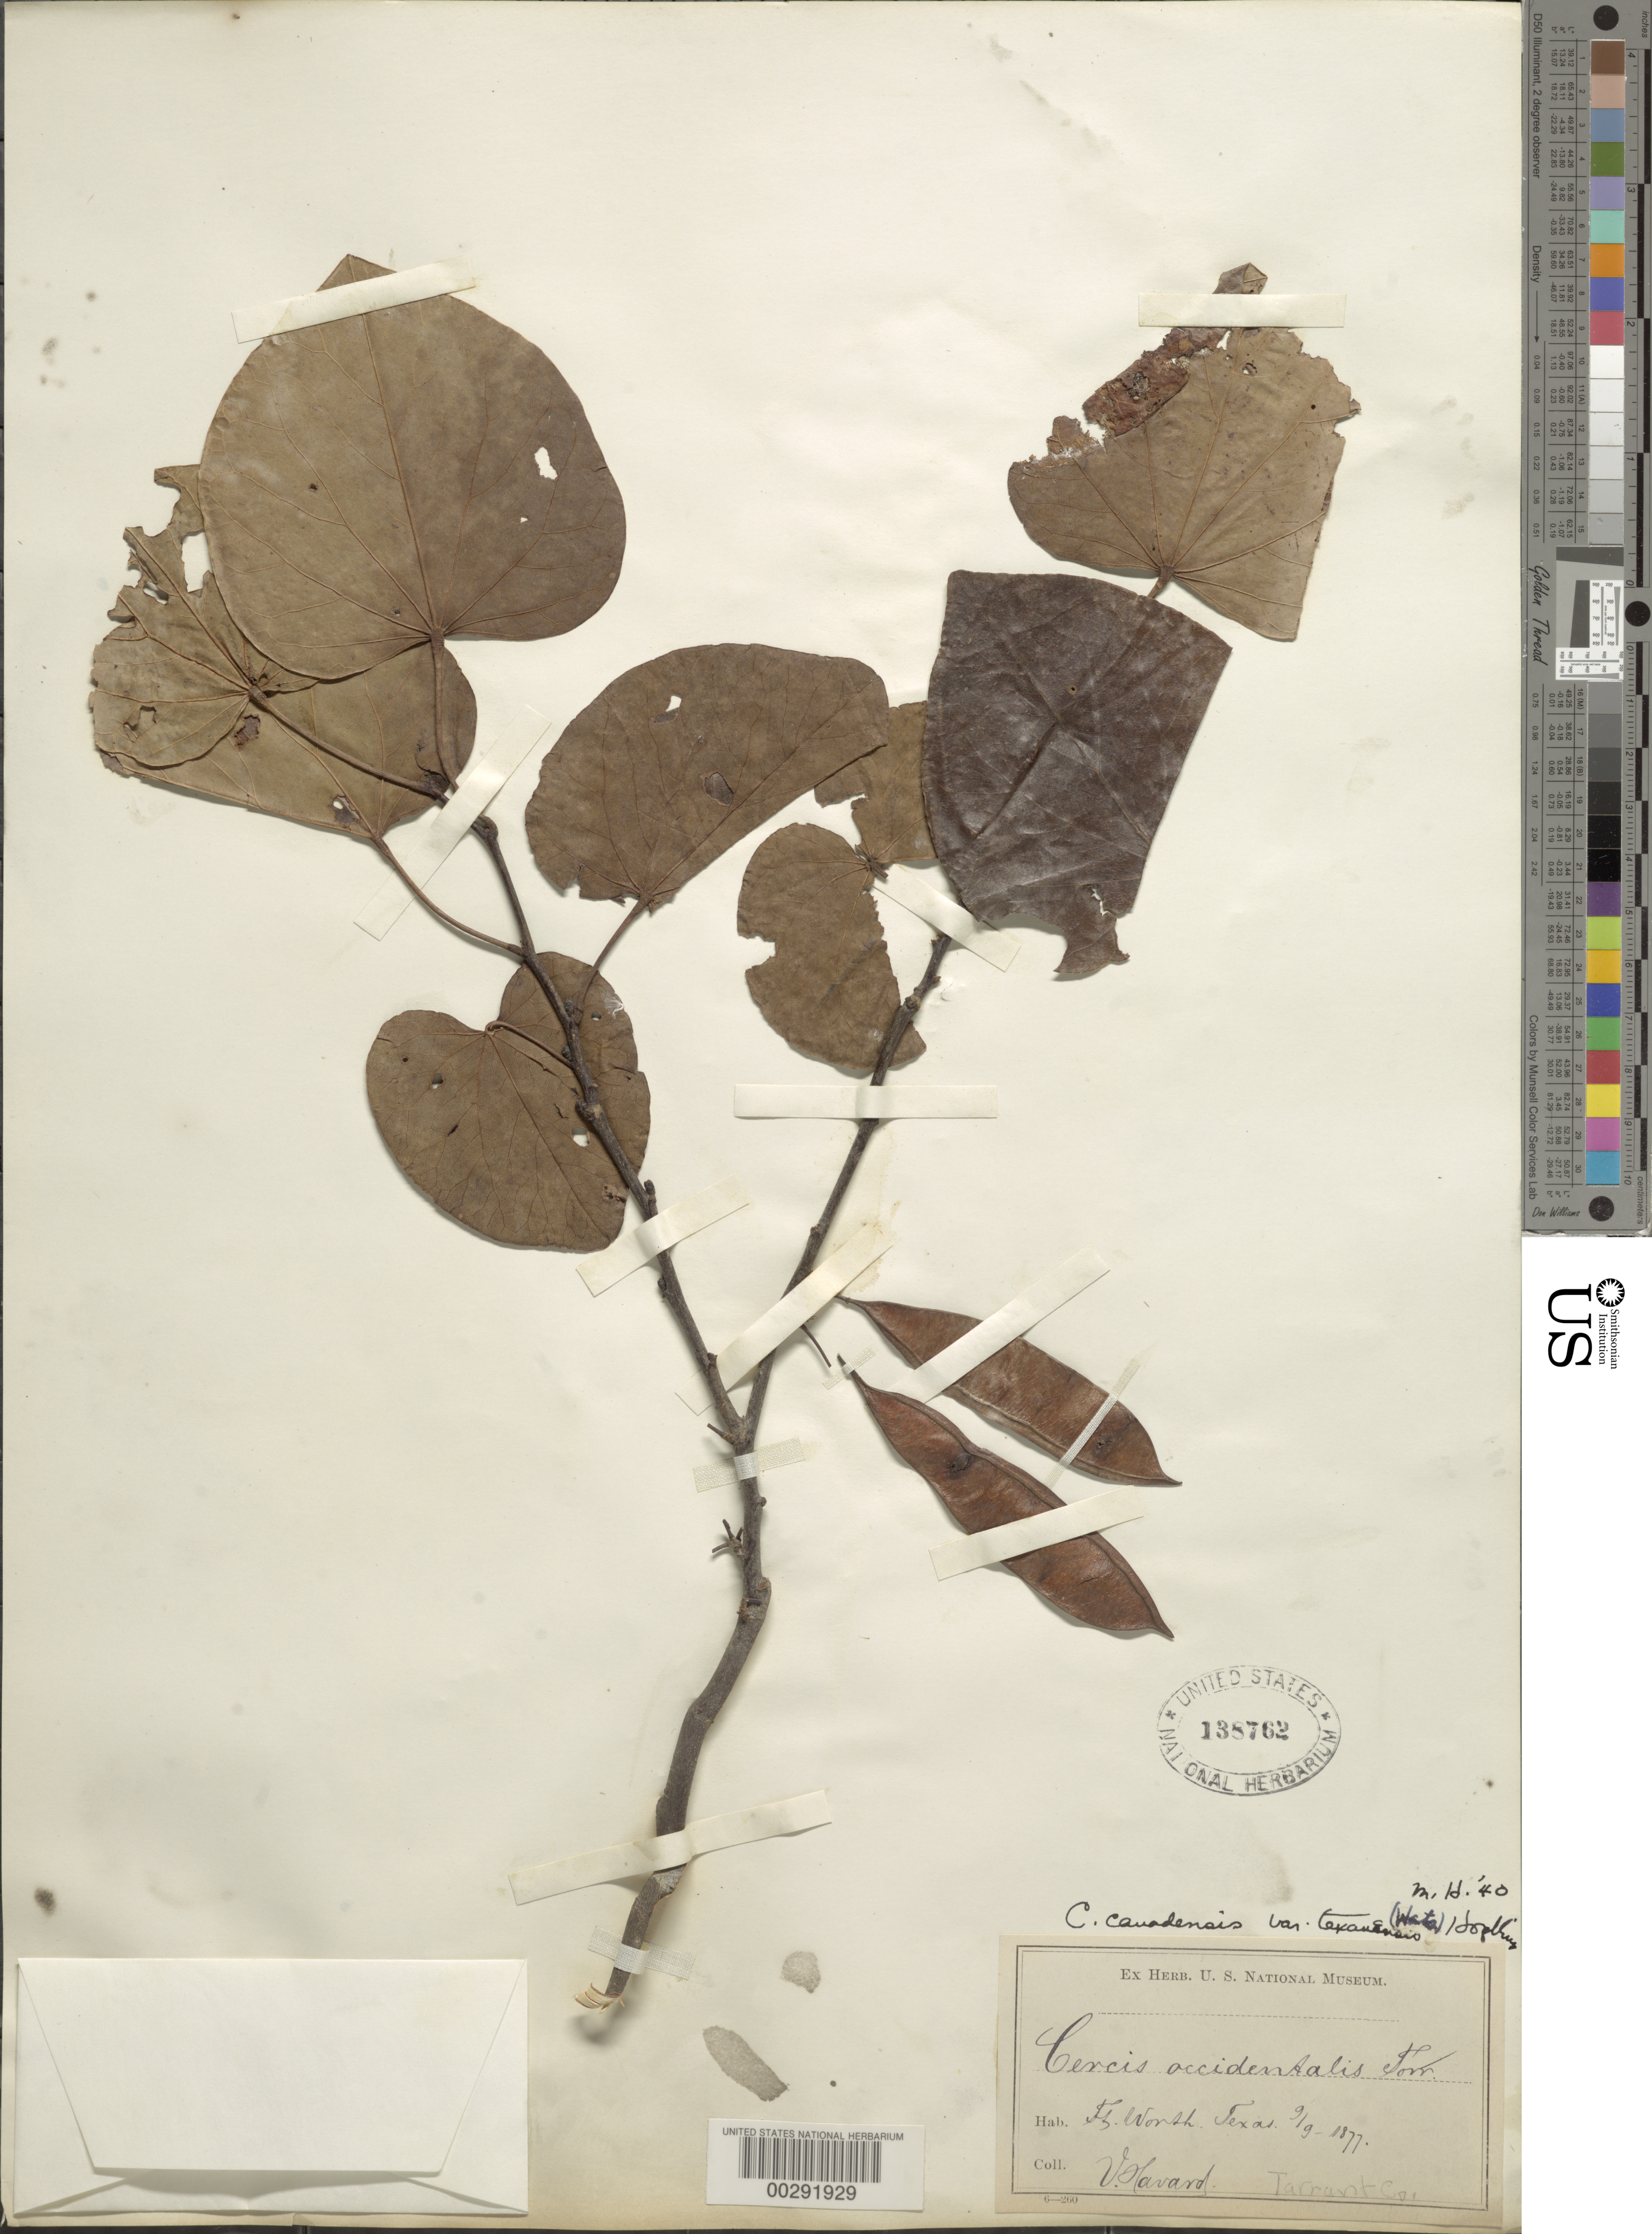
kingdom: Plantae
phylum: Tracheophyta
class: Magnoliopsida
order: Fabales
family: Fabaceae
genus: Cercis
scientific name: Cercis reniformis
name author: A. Gray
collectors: V. Harvard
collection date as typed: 09 Sep 1877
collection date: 1877-09-09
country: United States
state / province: Texas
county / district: Tarrant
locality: Ft. worth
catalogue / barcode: US 138762